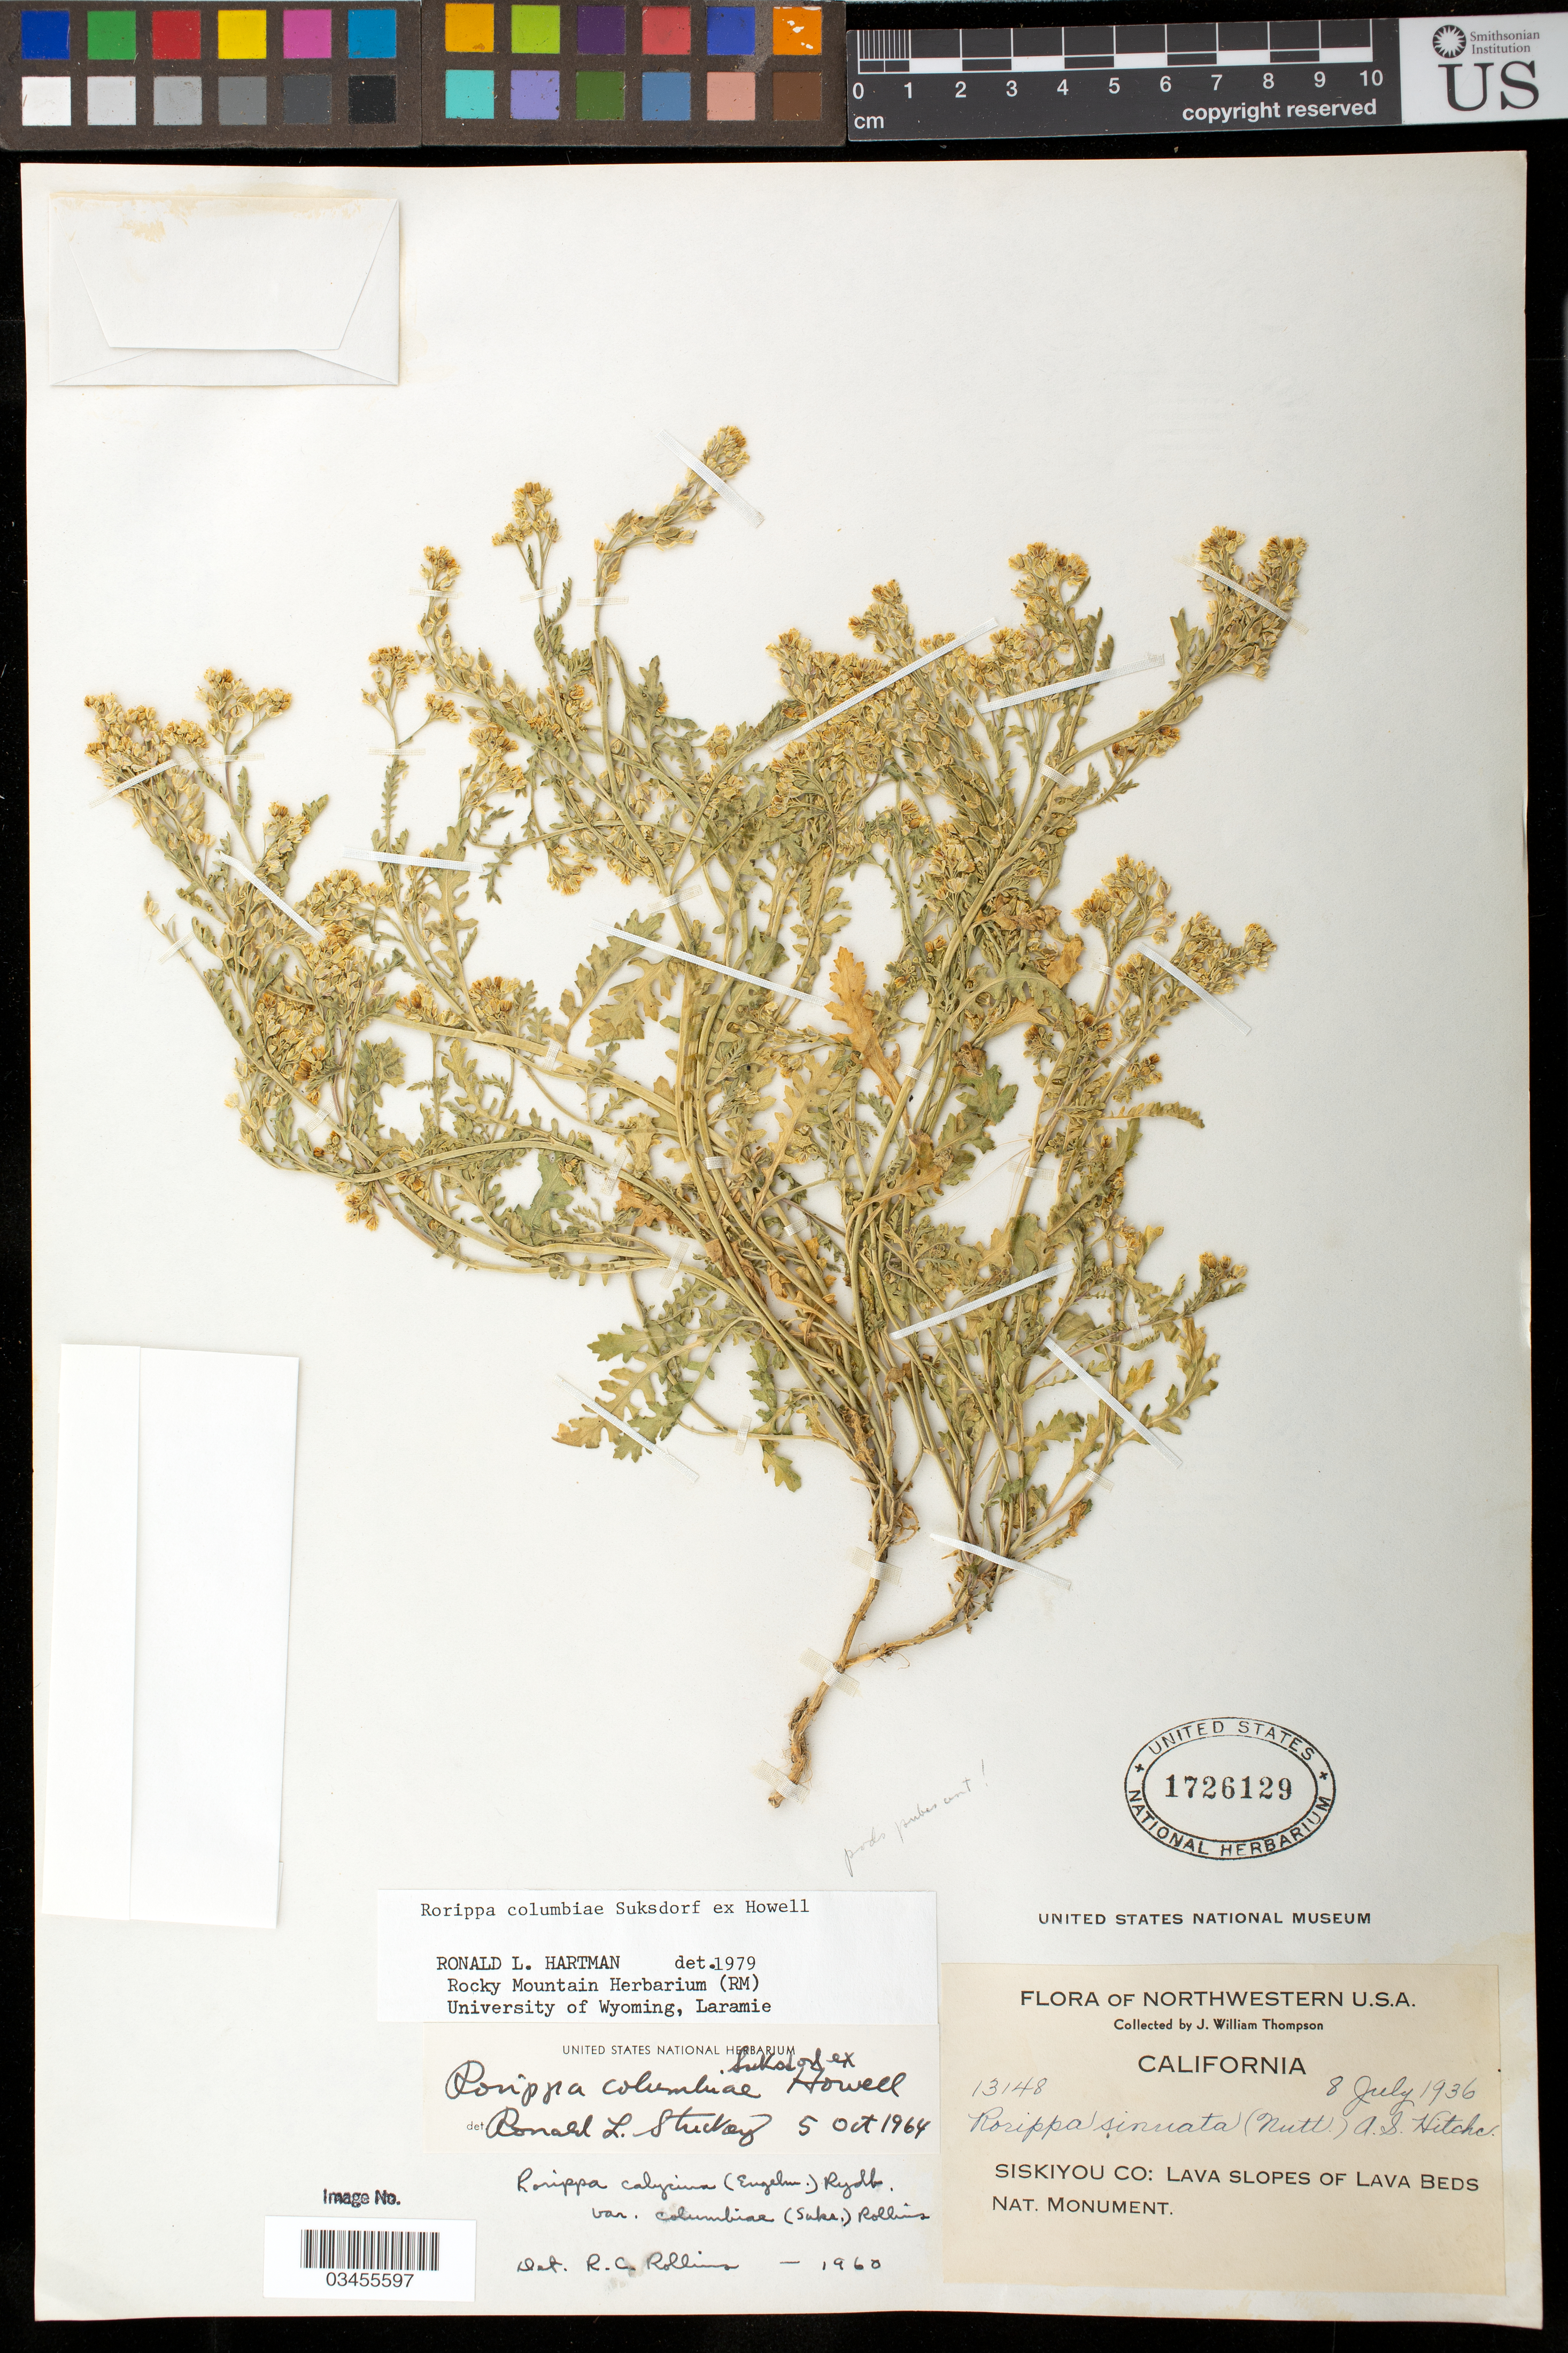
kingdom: Plantae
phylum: Tracheophyta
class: Magnoliopsida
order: Brassicales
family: Brassicaceae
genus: Rorippa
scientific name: Rorippa columbiae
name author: (Suksd. ex B.L. Rob.) Howell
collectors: J. W. Thompson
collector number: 13148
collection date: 1936-07-08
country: United States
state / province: California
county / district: Siskiyou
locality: Siskiyou Co: Lava Slopes of Lava Beds, Nat. Monument.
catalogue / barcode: US 1726129